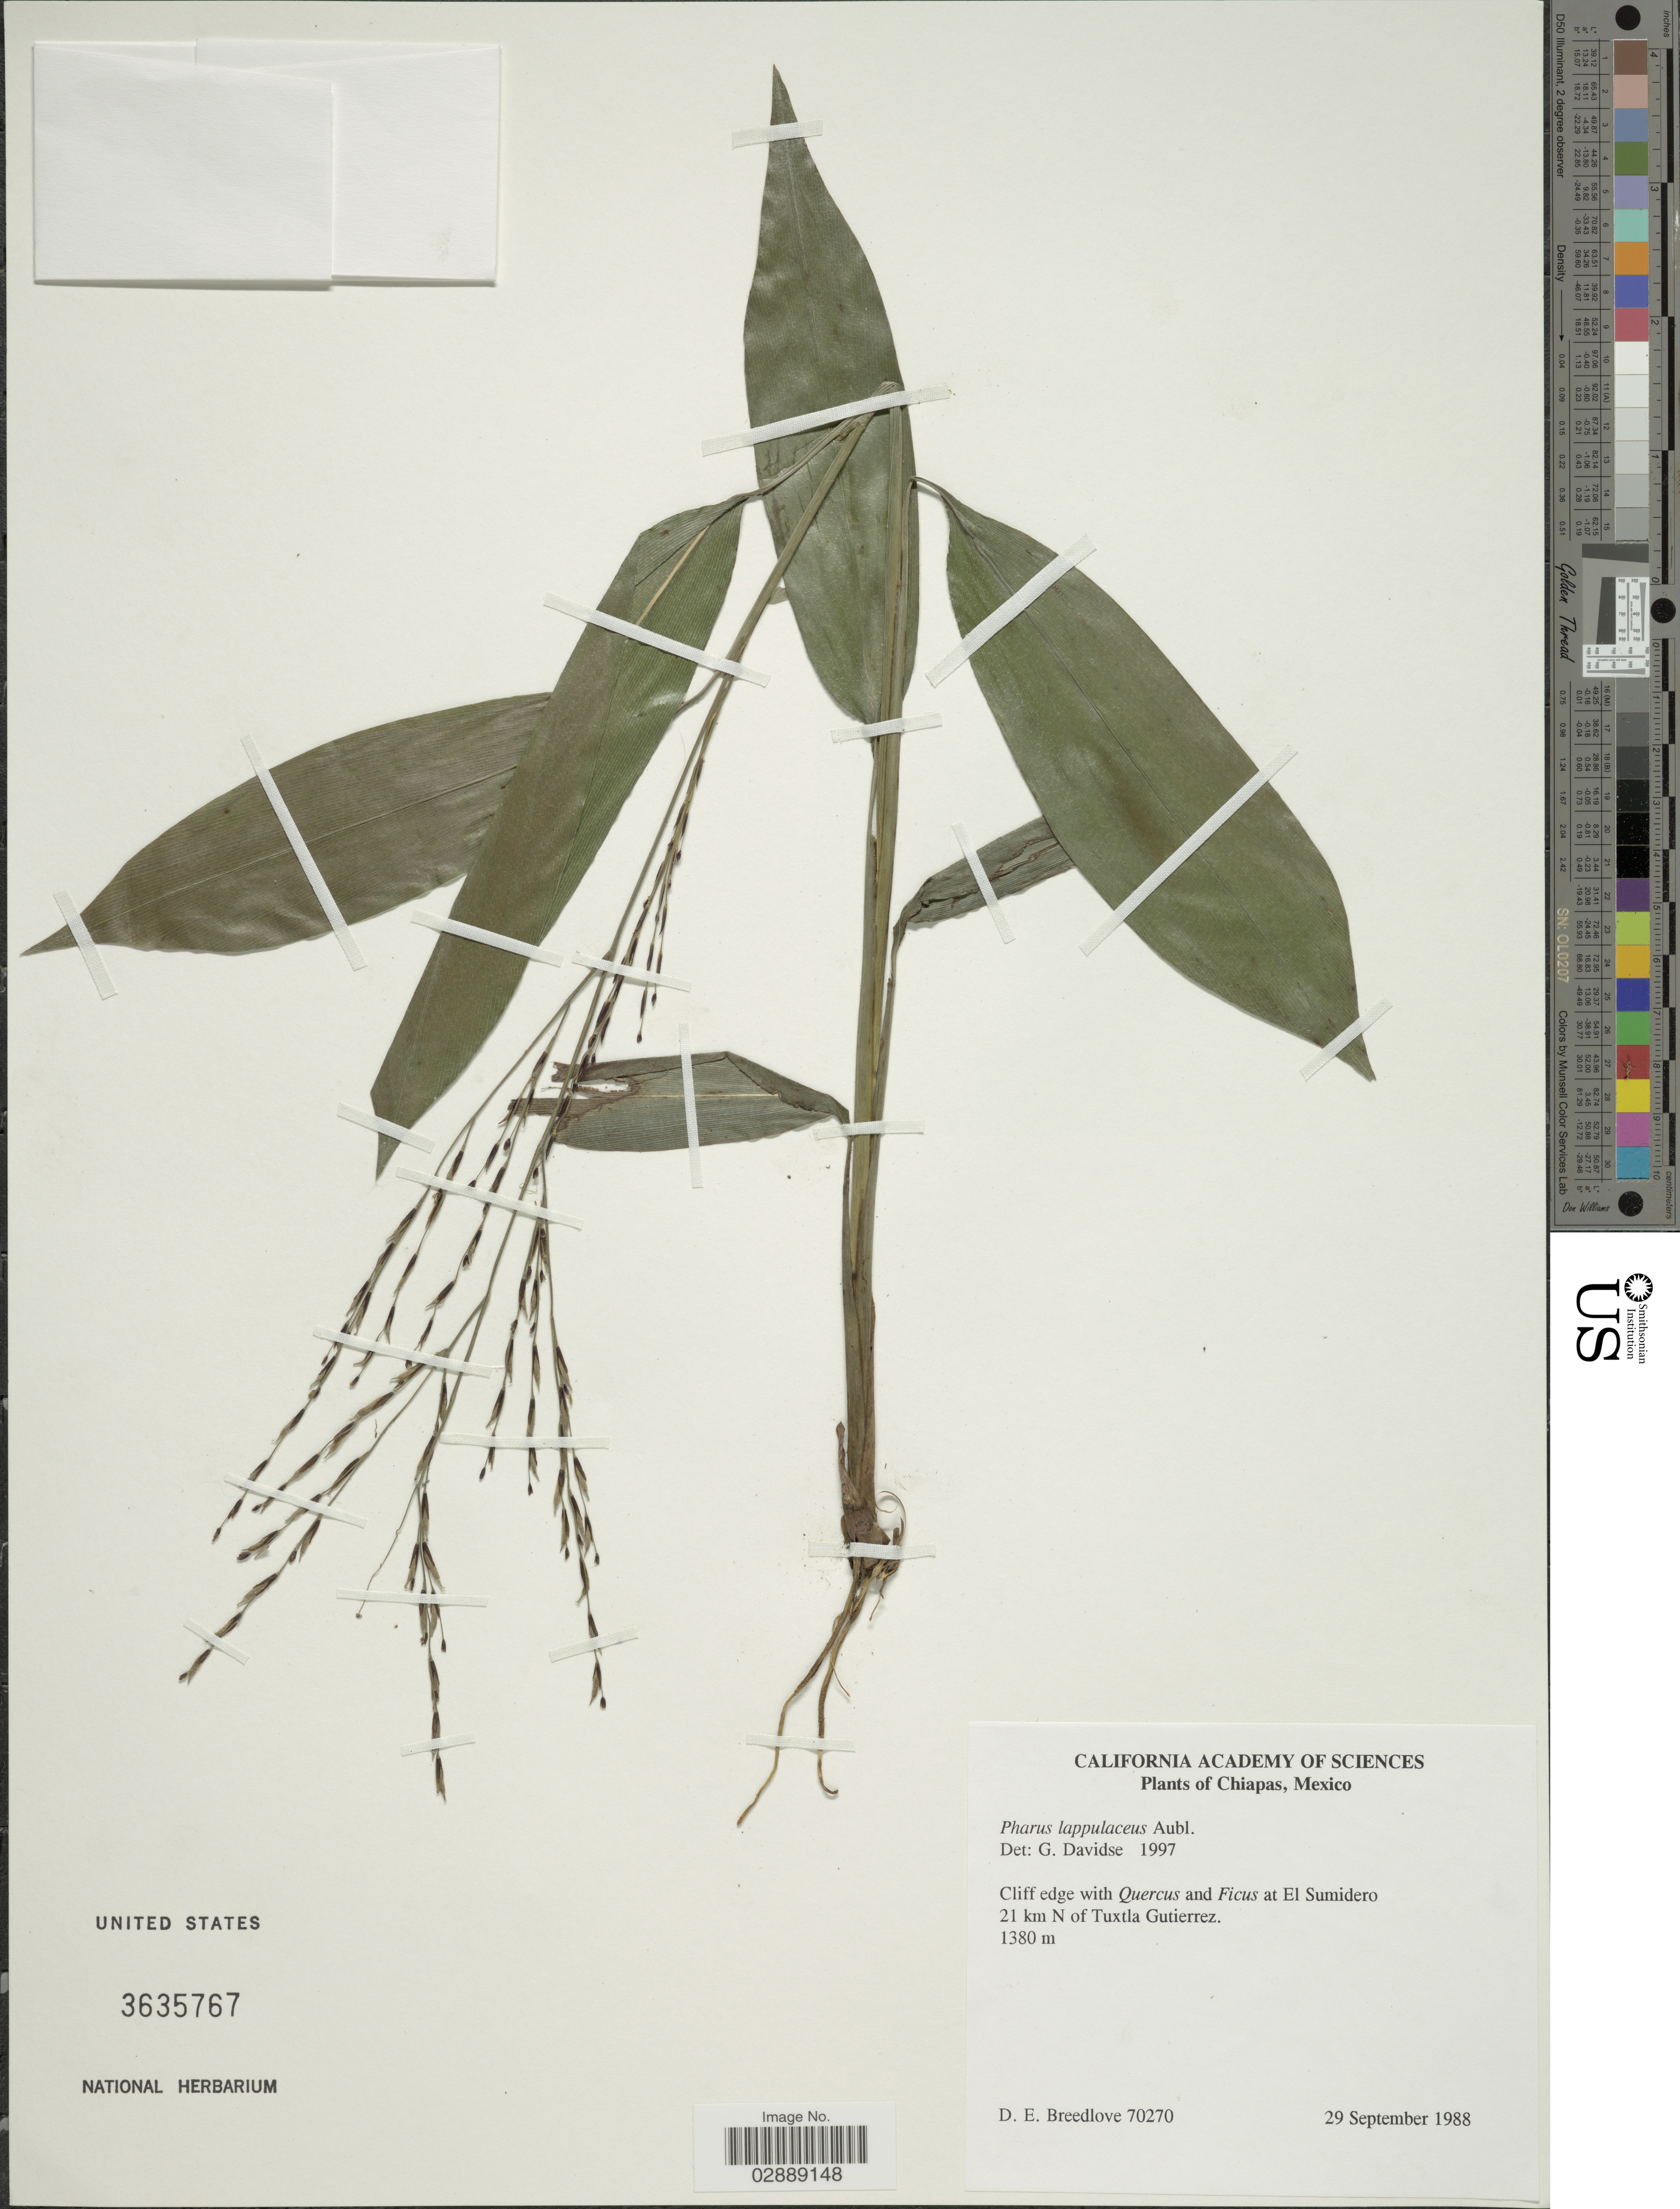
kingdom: Plantae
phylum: Tracheophyta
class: Liliopsida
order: Poales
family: Poaceae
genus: Pharus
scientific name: Pharus lappulaceus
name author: Aubl.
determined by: Davidse, Gerrit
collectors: D. E. Breedlove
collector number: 70270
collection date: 1988-09-29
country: Mexico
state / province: Chiapas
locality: El Sumidero, 21 km N of Tuxtla Gutierrez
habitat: Cliff edge with Quercus and Ficus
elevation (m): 1380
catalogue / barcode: US 3635767